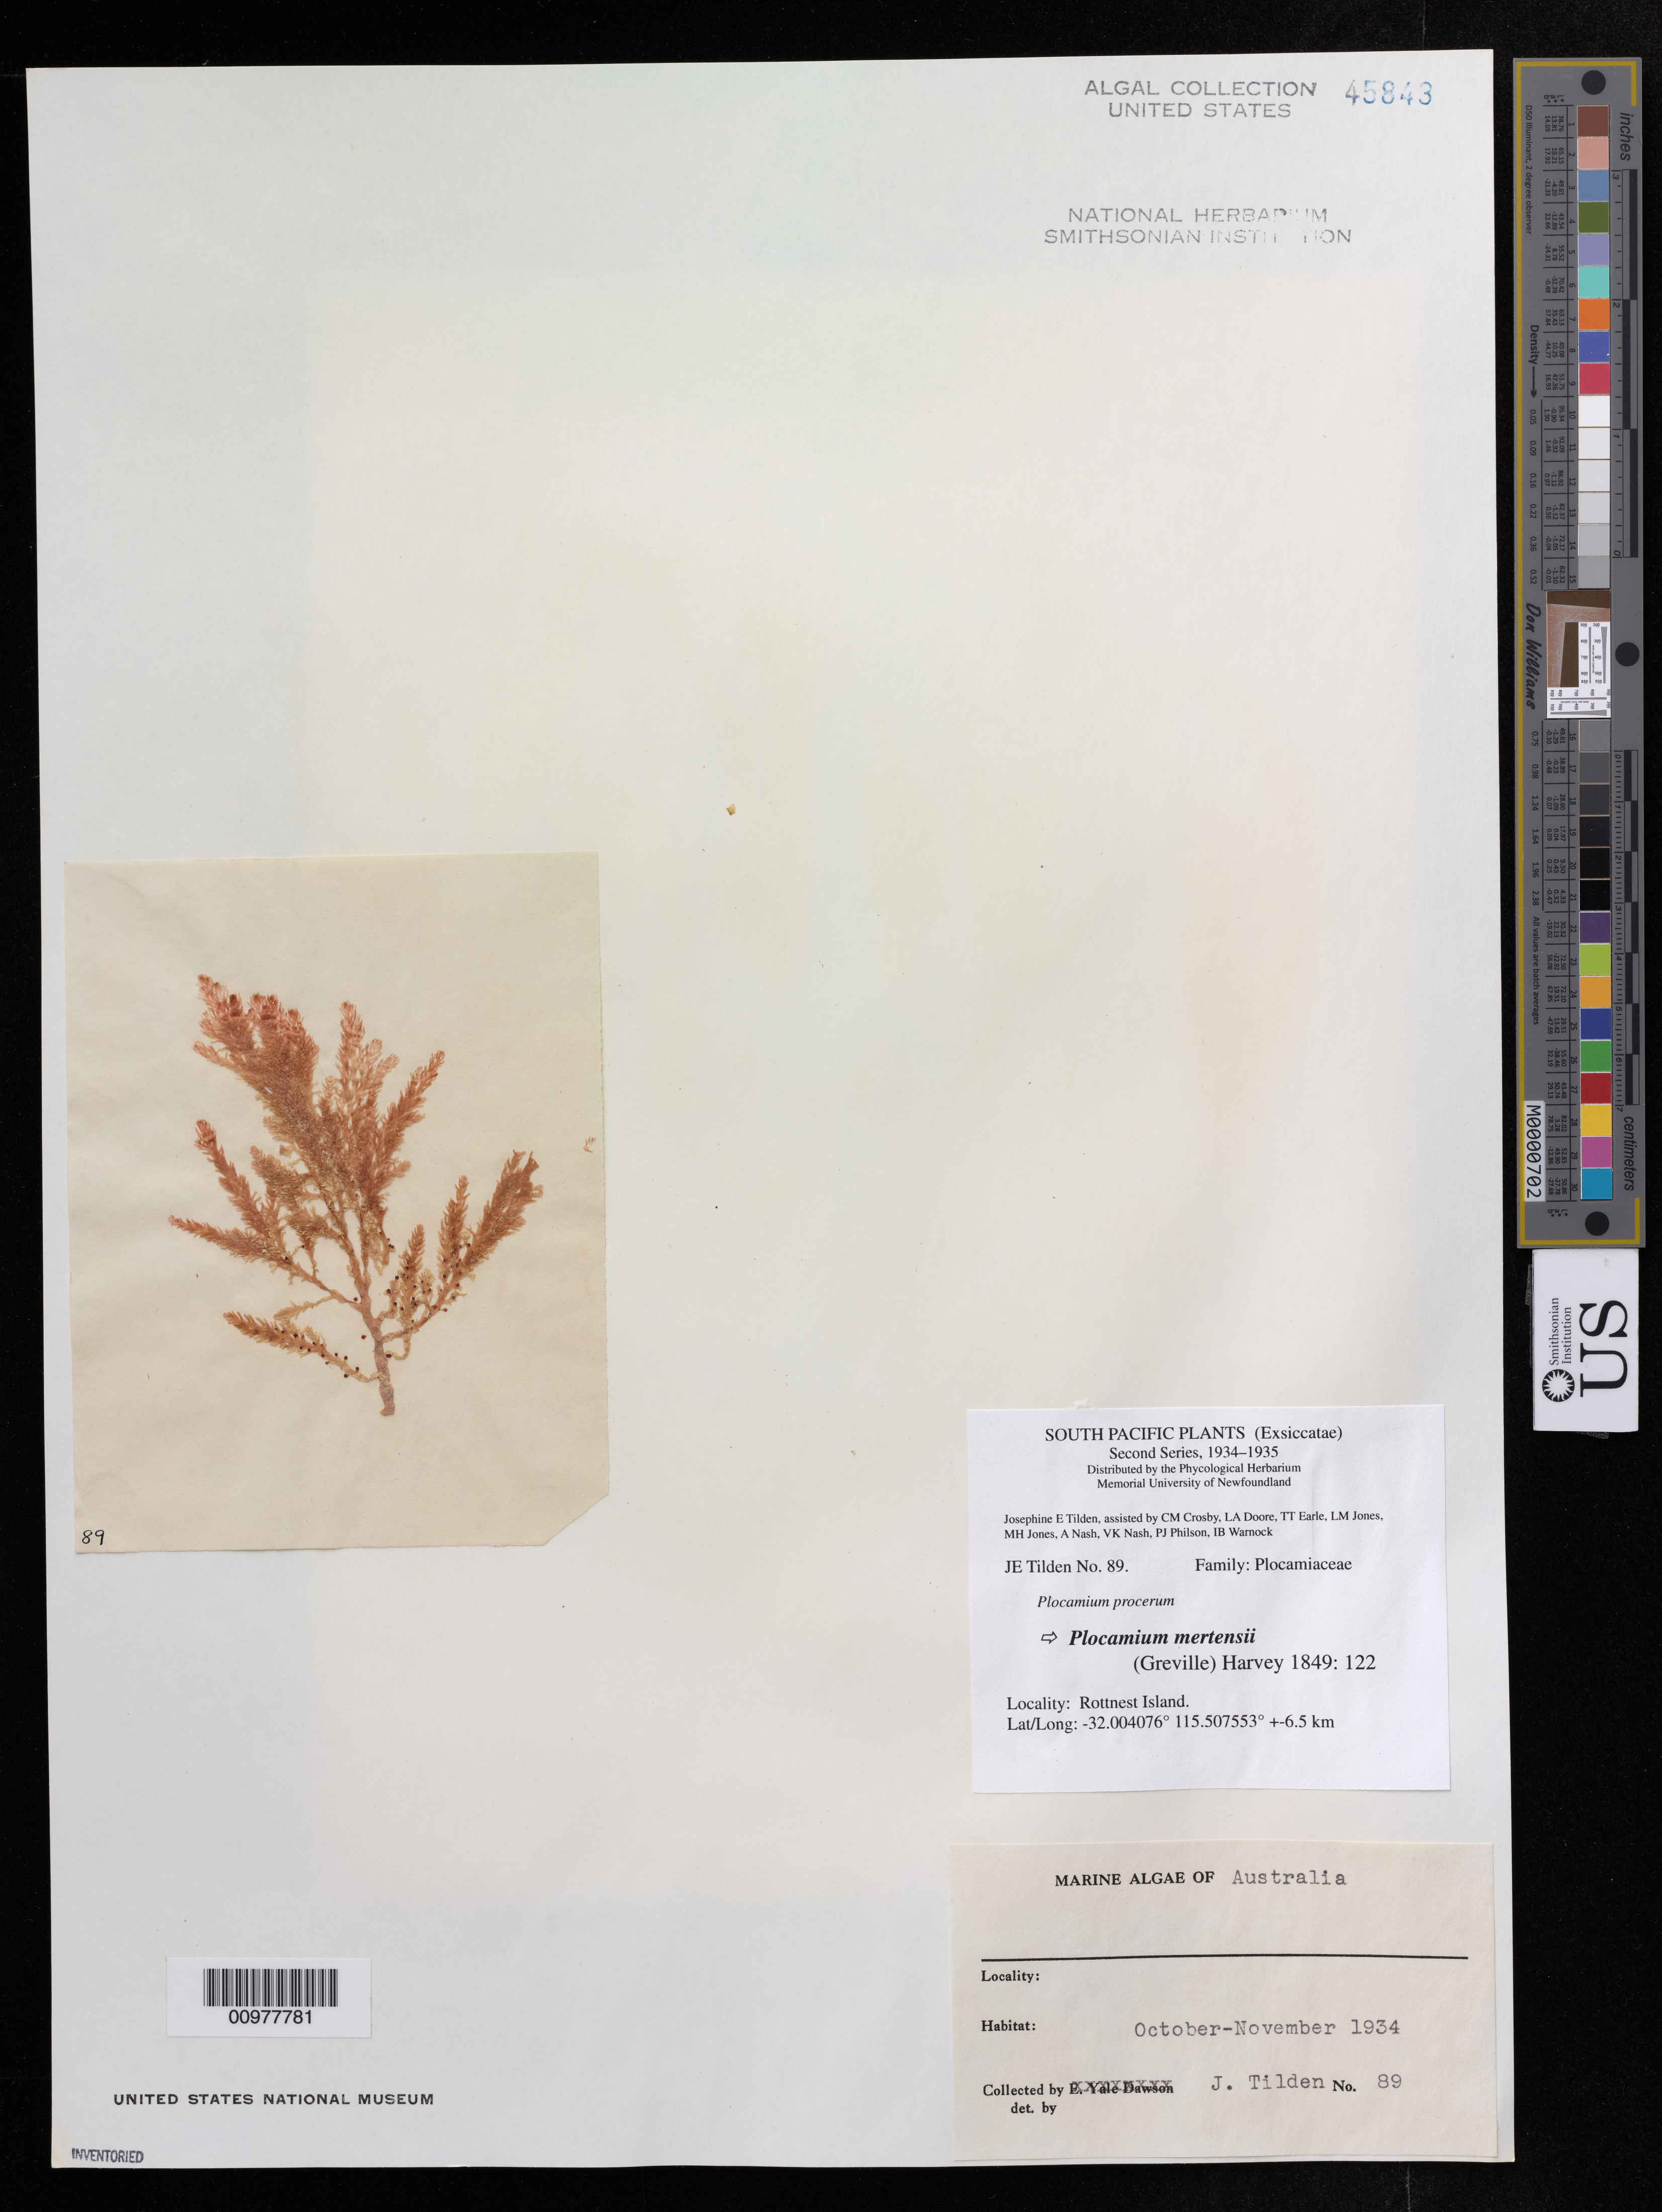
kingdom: Plantae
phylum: Rhodophyta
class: Florideophyceae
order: Plocamiales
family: Plocamiaceae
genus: Plocamium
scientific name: Plocamium mertensii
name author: (Greville) Harvey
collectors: J. E. Tilden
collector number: JET 89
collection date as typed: Oct 1934 to -- Nov 1934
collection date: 1934-10/1934-11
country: Australia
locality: Rottnest Island.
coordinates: -32.004076, 115.507553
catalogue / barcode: US 45843